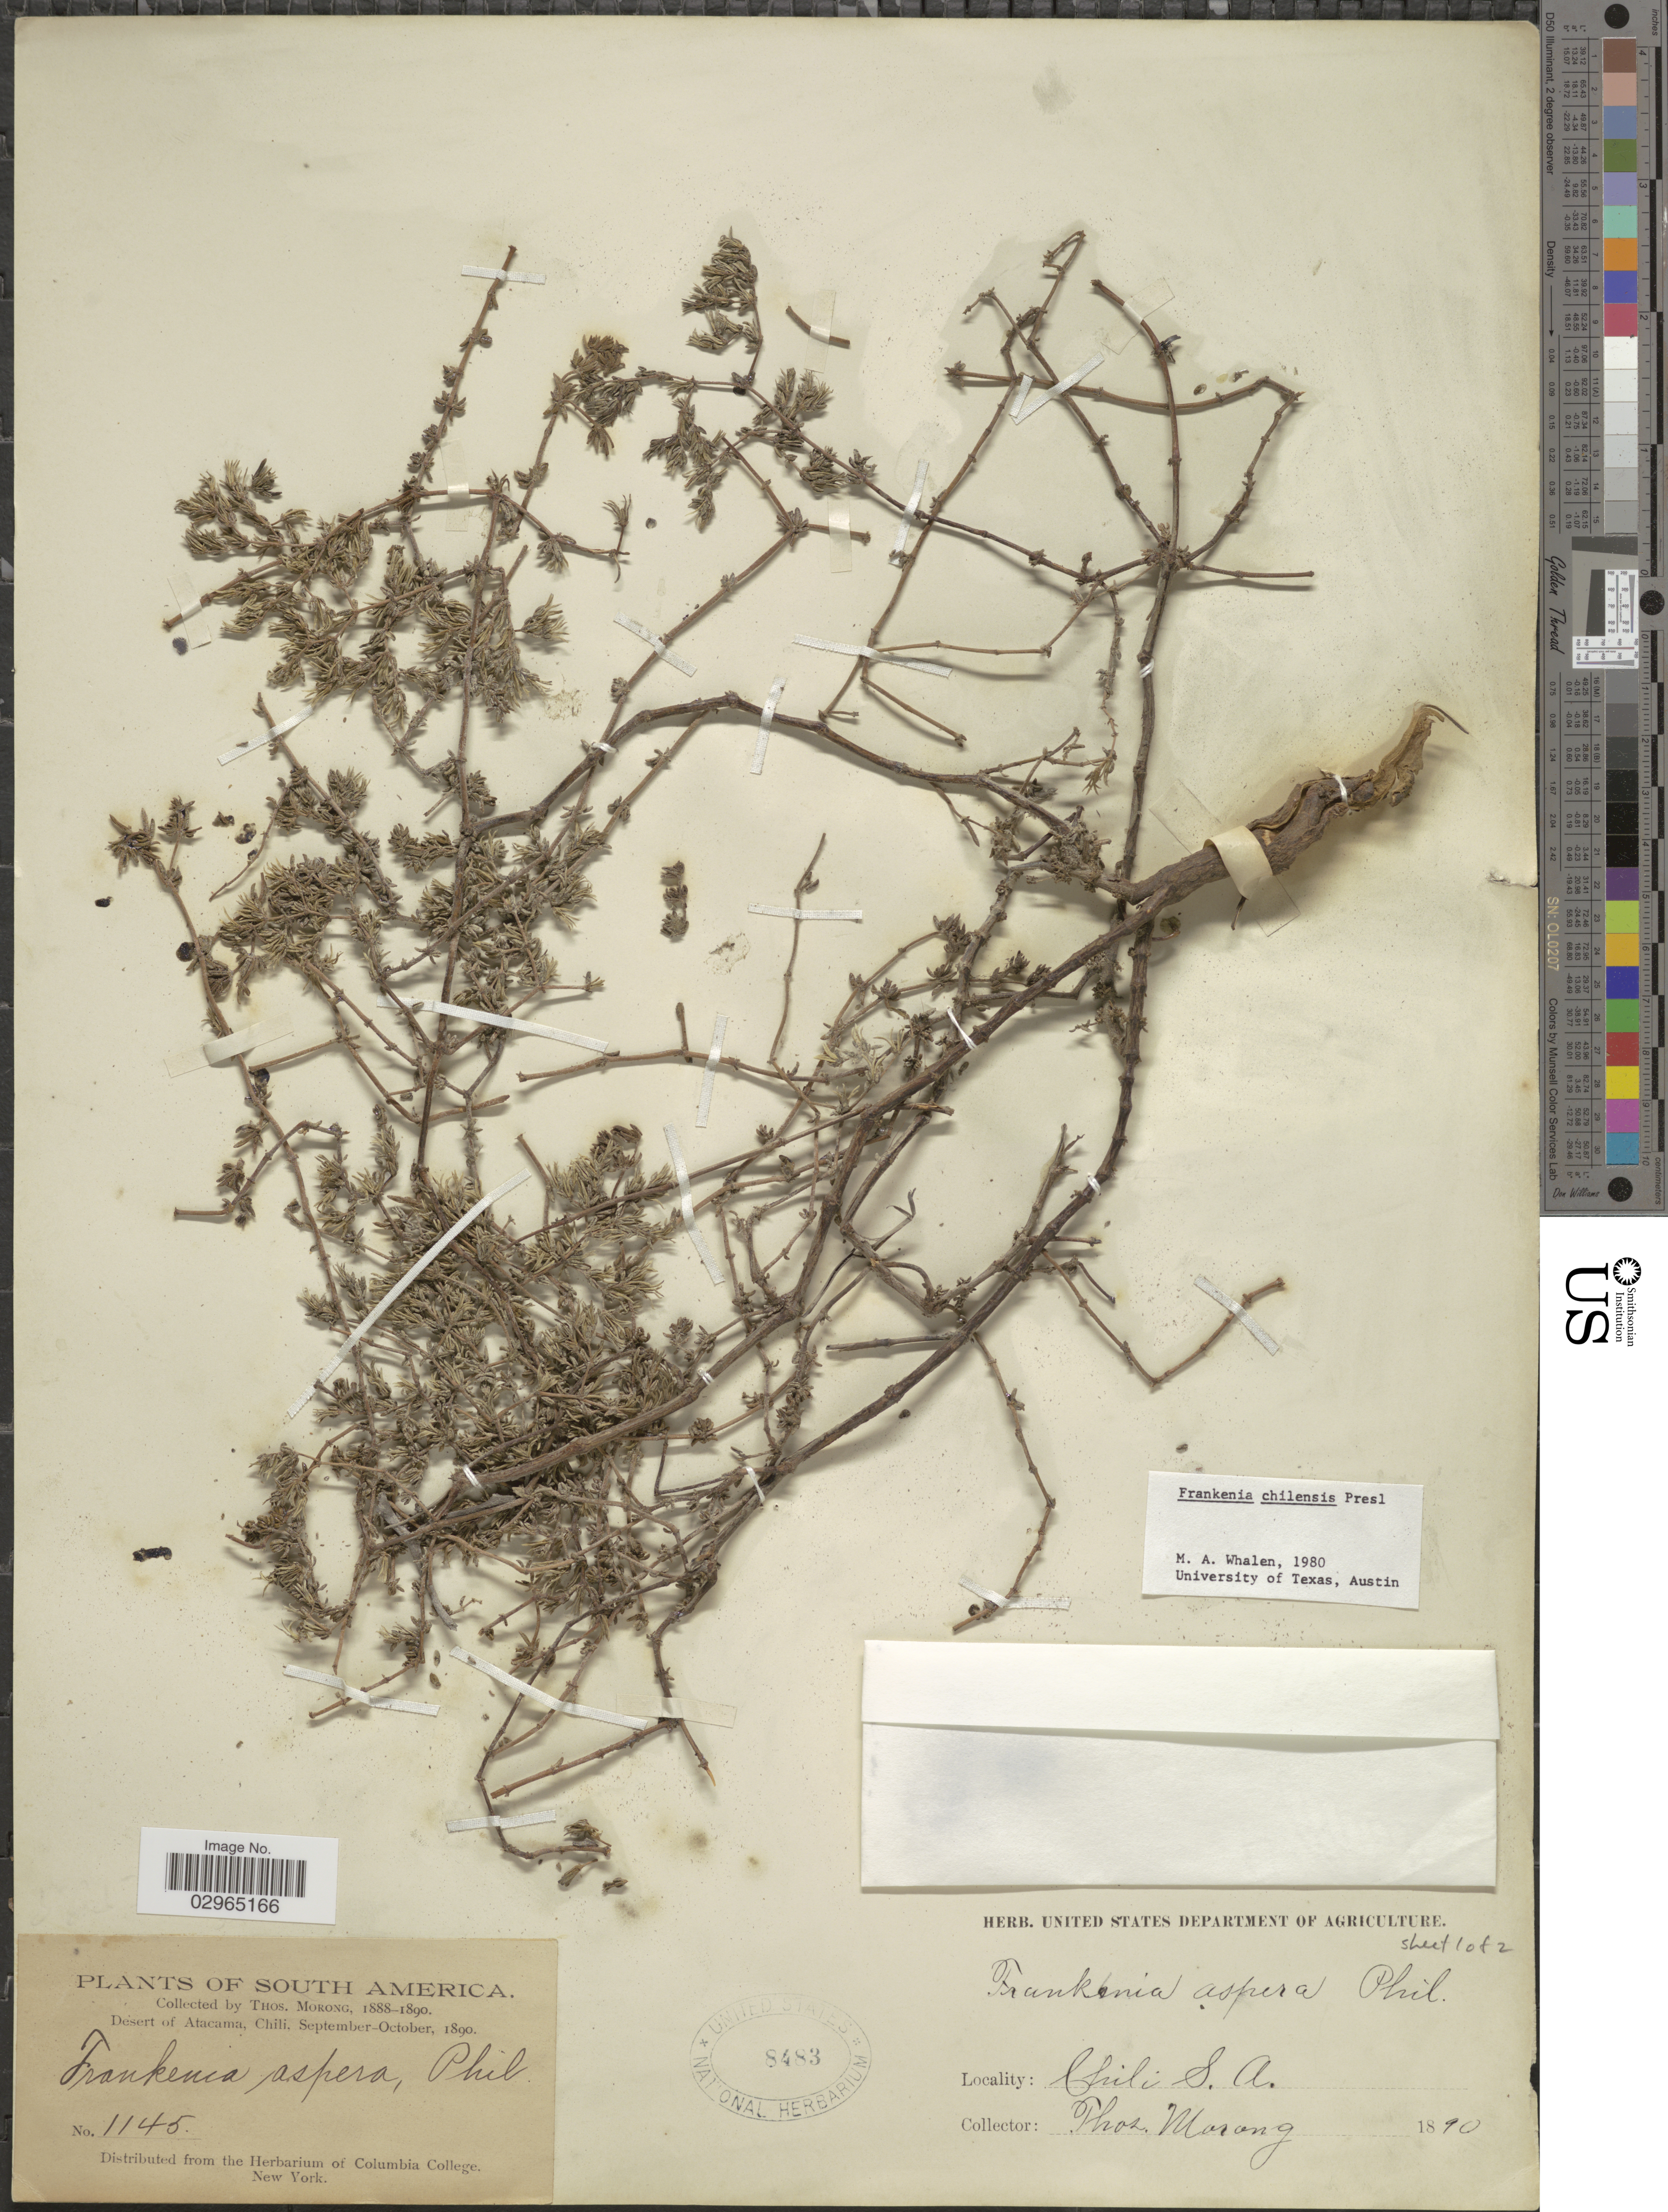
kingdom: Plantae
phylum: Tracheophyta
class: Magnoliopsida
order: Caryophyllales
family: Frankeniaceae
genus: Frankenia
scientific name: Frankenia chilensis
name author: C. Presl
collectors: ex herb. T. Morong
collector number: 1145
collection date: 1890-09/1890-10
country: Chile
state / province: Atacama (III)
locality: Desert of Atacama.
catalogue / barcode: US 8483